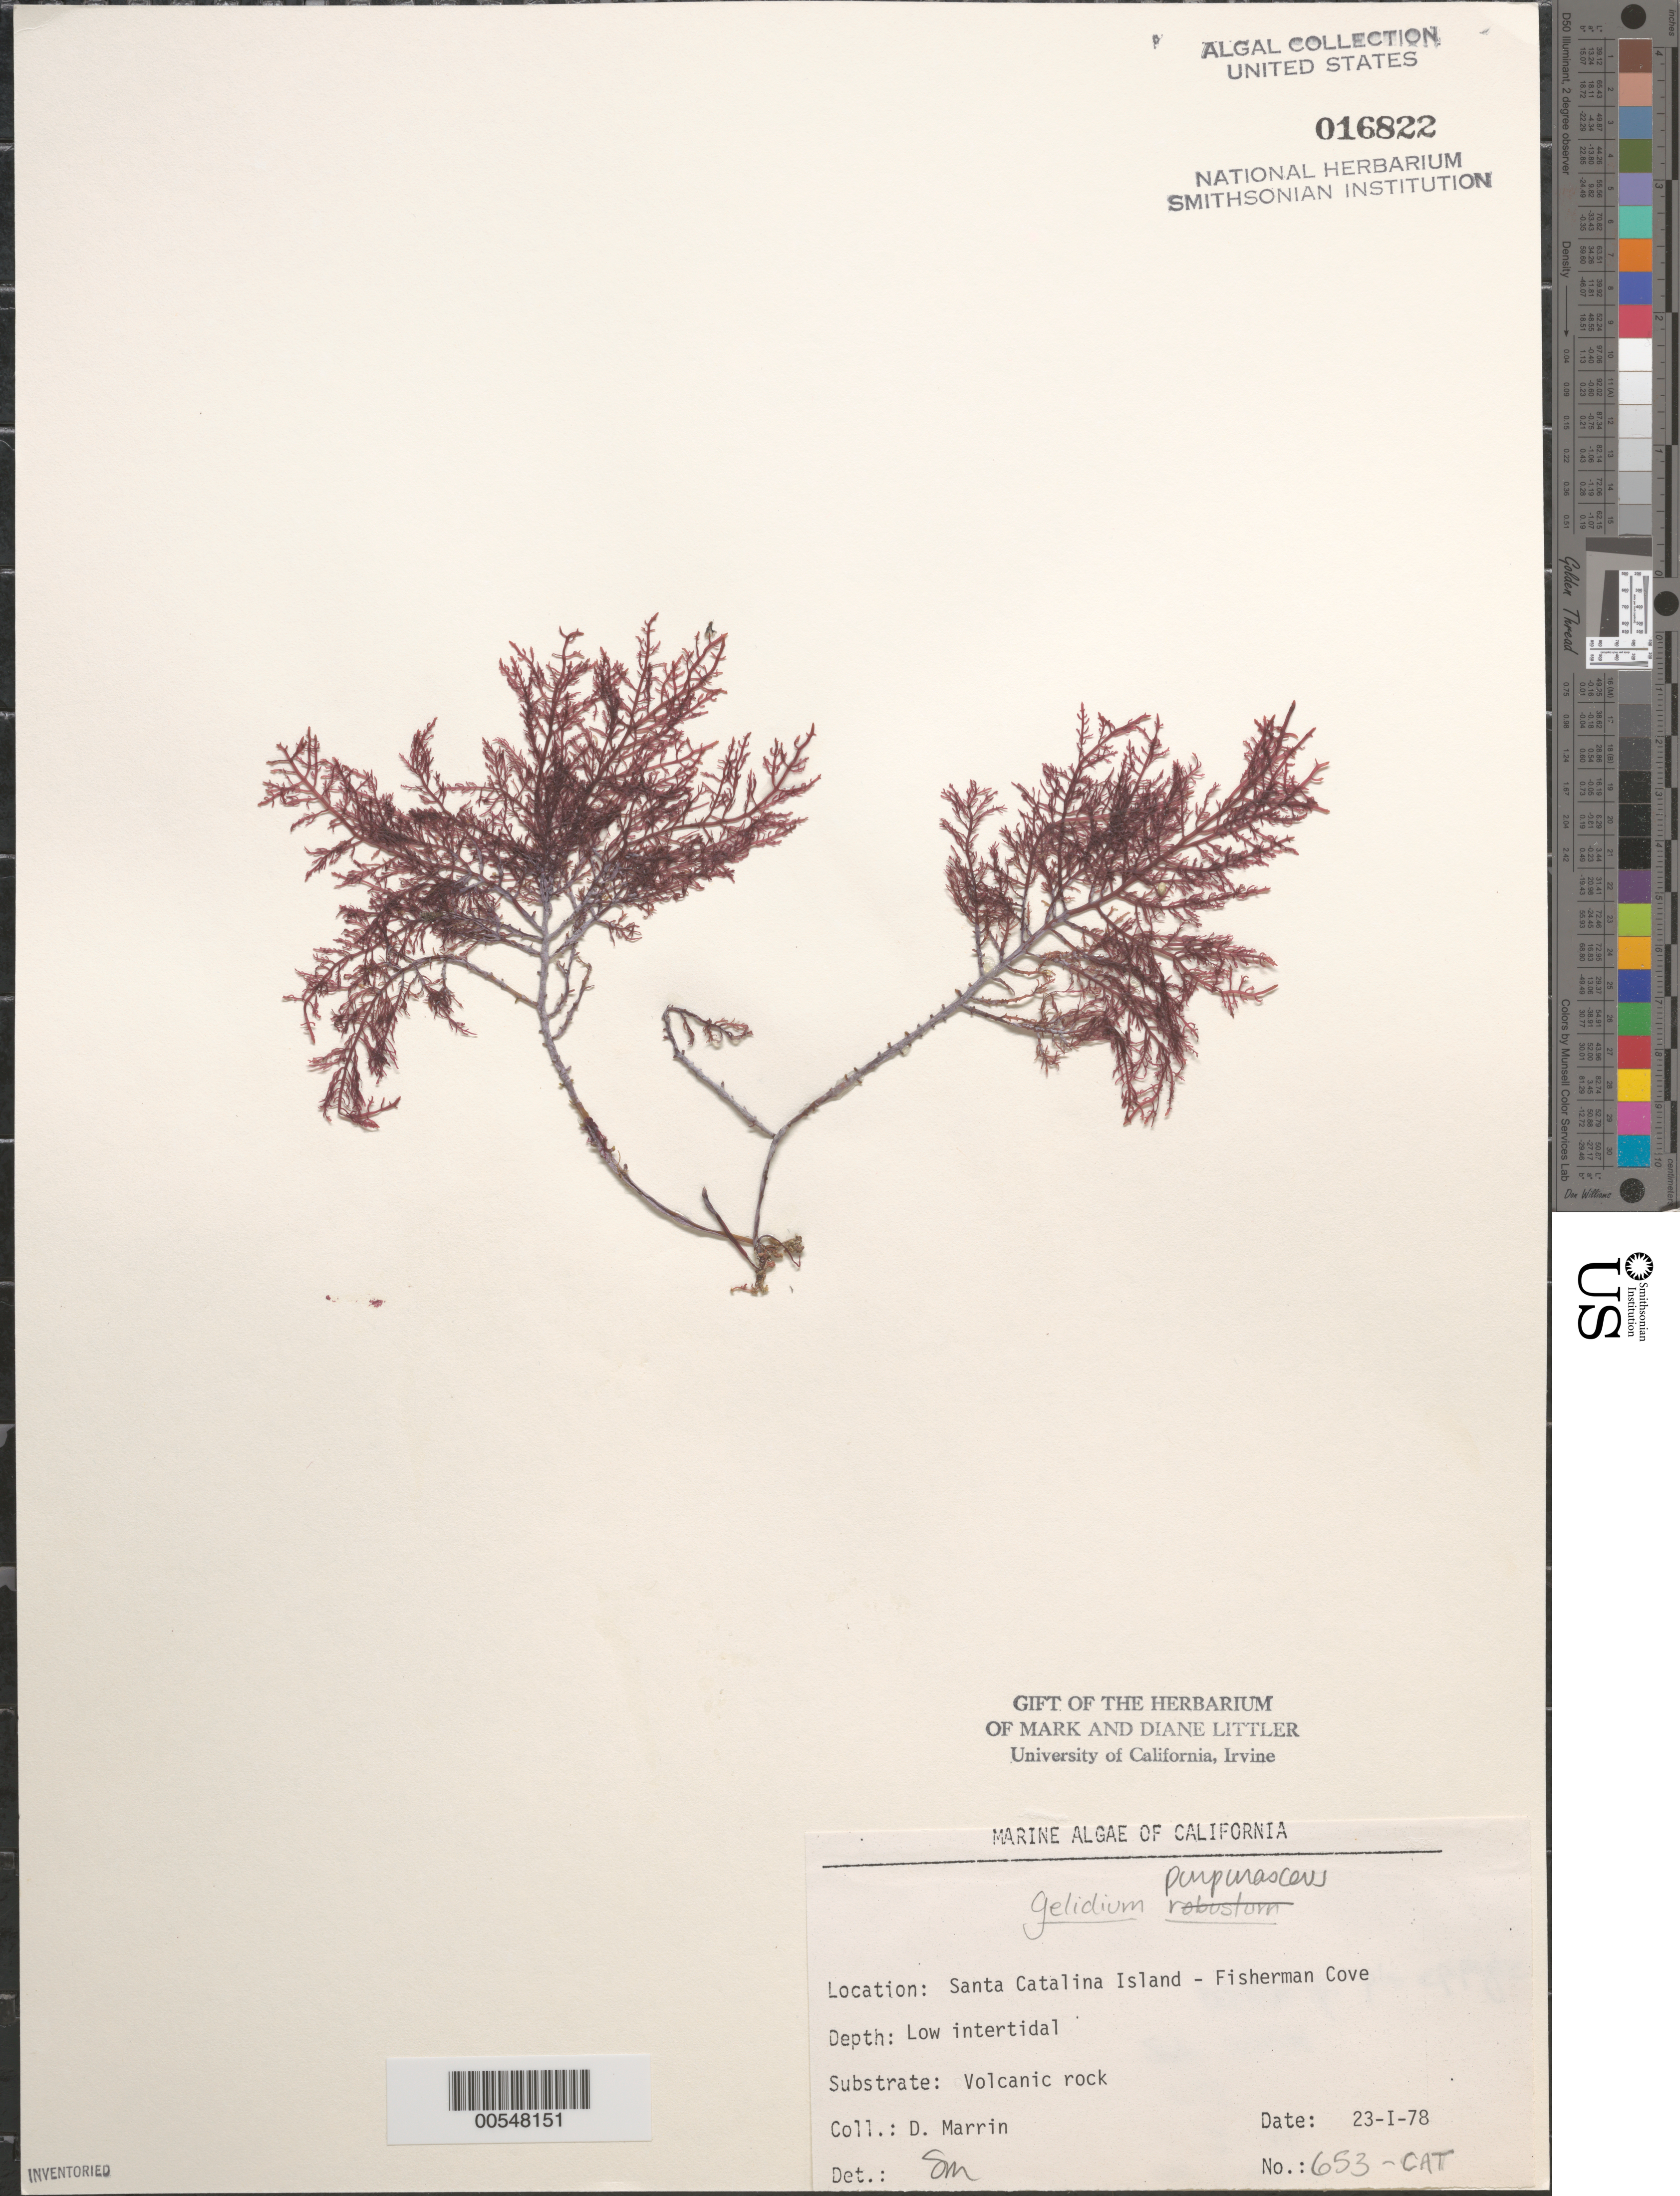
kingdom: Plantae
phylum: Rhodophyta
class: Florideophyceae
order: Gelidiales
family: Gelidiaceae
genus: Gelidium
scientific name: Gelidium purpurascens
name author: N.L. Gardner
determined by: Murray, S. N.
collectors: D. Marrin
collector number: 653-CAT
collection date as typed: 23 Jan 1978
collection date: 1978-01-23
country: United States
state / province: California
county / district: Los Angeles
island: Santa Catalina Island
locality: Fishermen Cove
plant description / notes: BLM-SOCALBIGHT Rocky Intertidal Survey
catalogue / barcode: US 16822